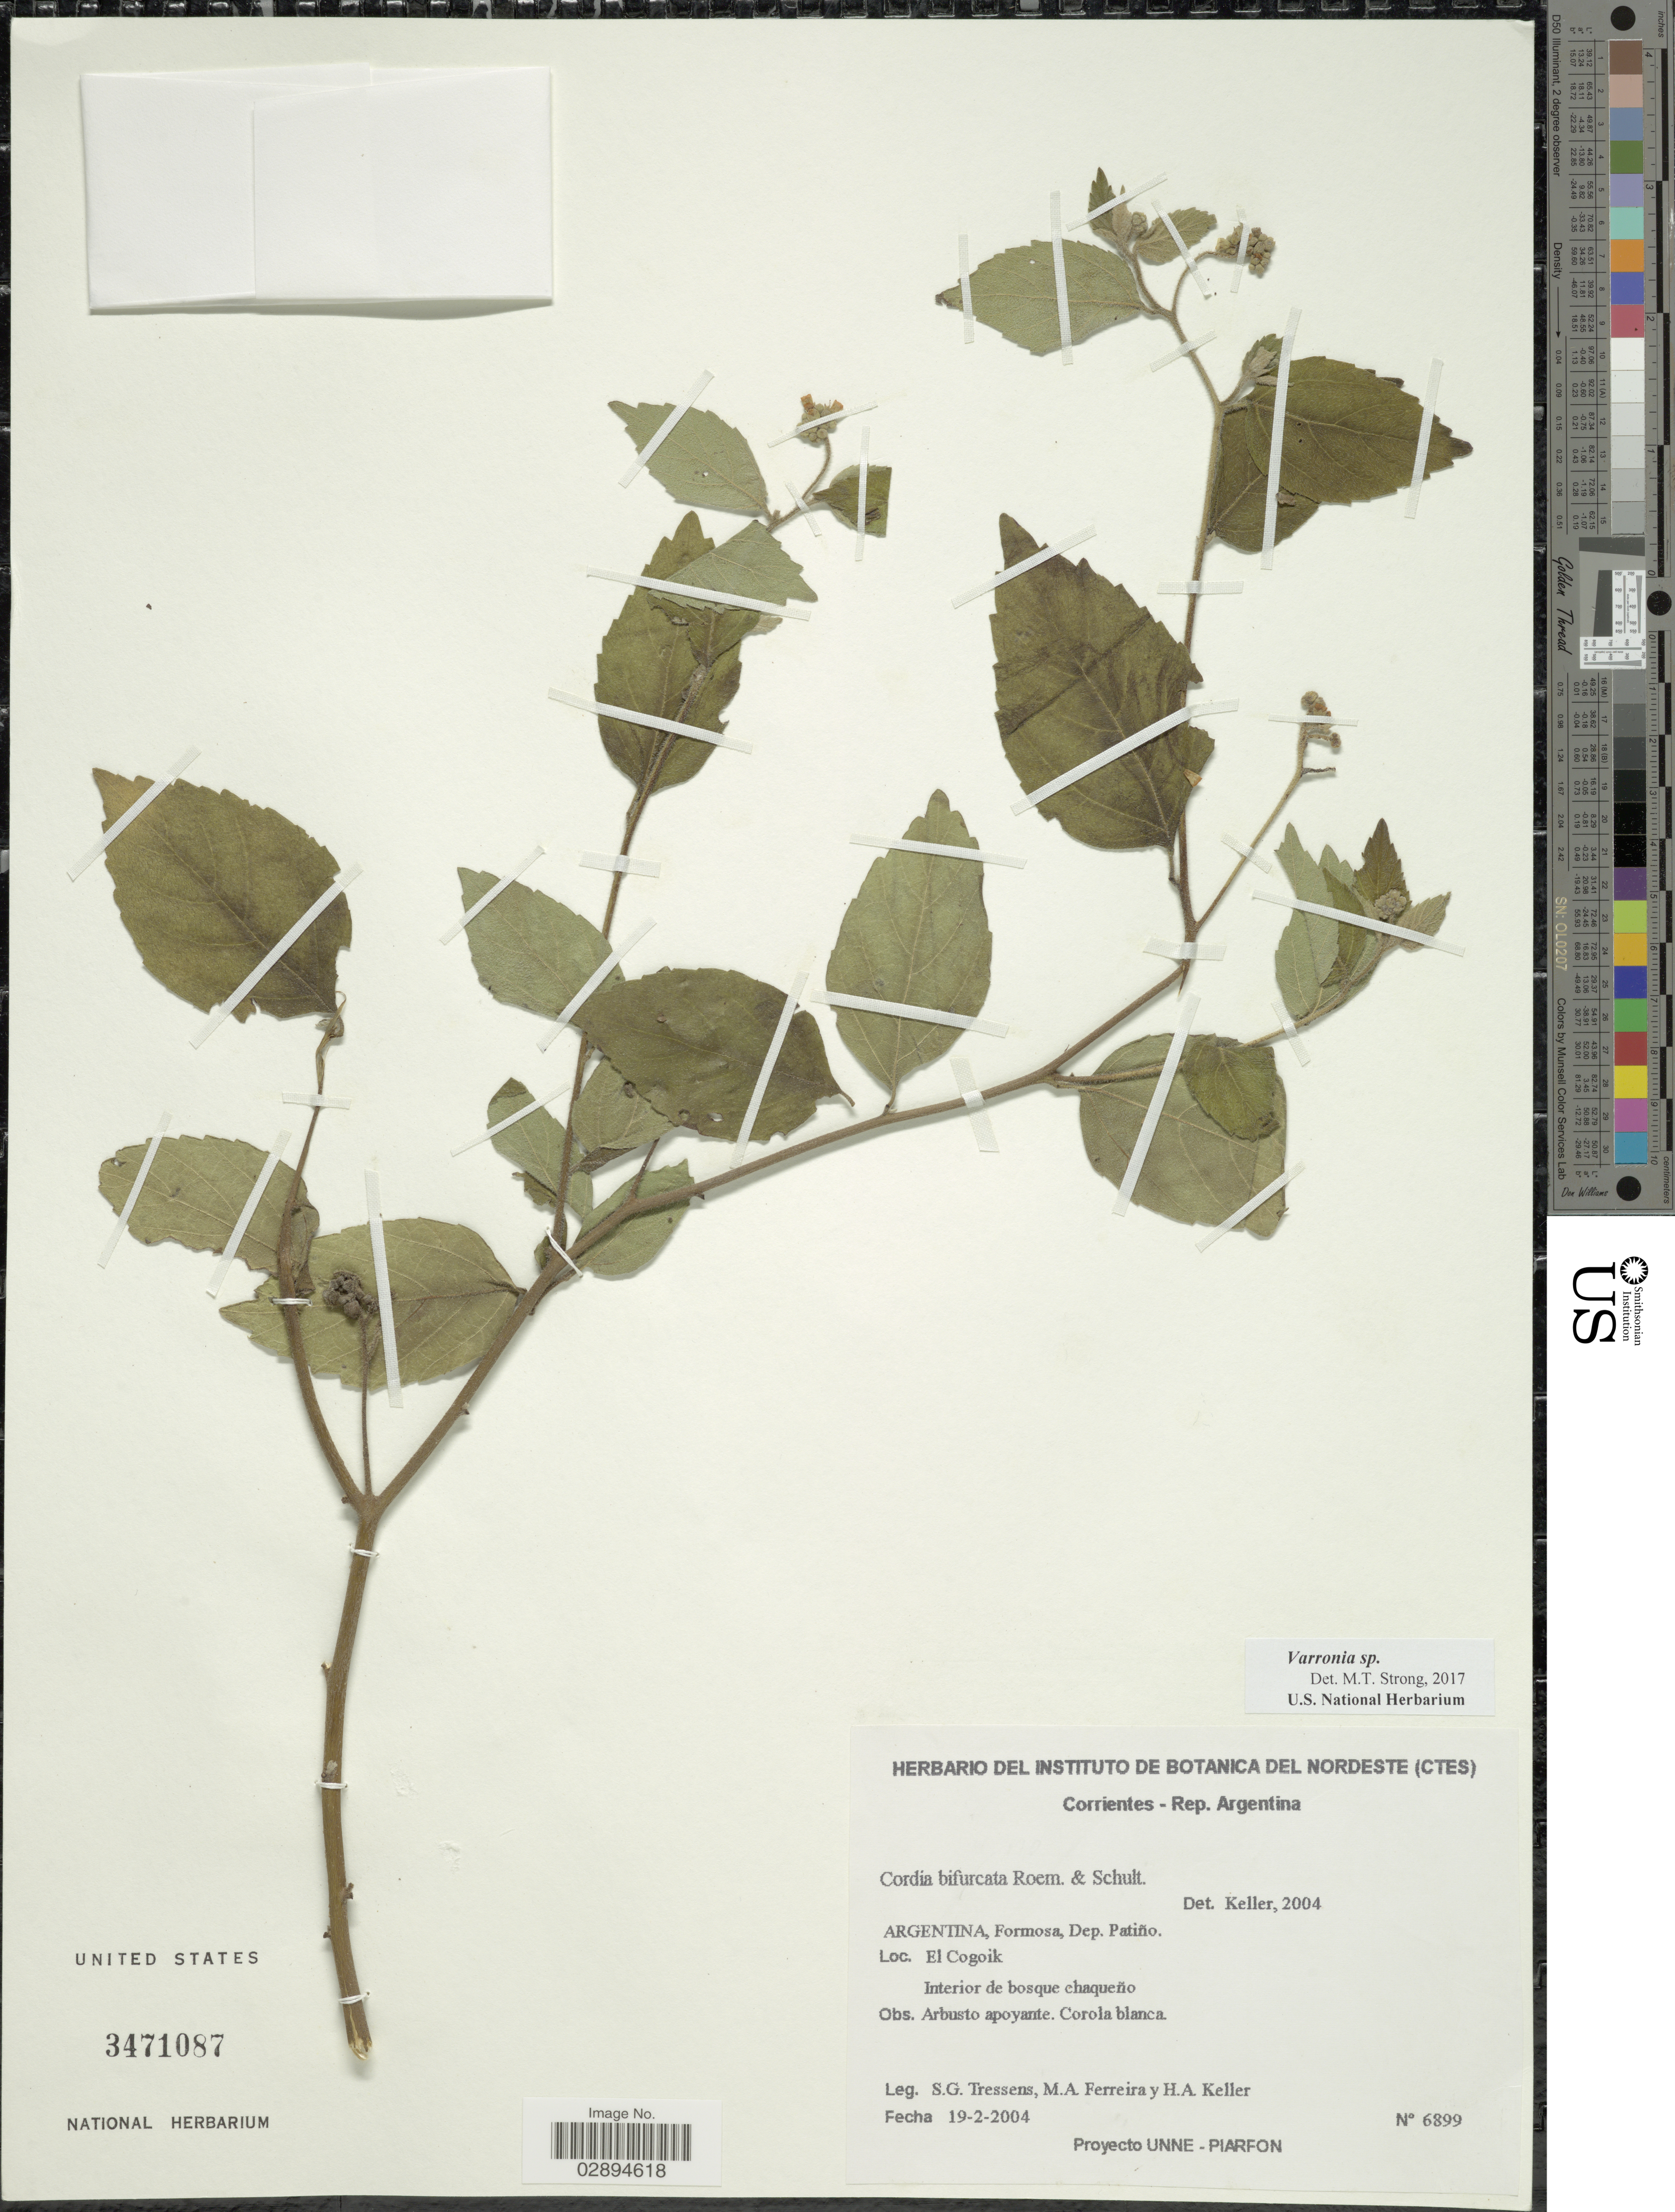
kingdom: Plantae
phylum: Tracheophyta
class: Magnoliopsida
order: Boraginales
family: Cordiaceae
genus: Varronia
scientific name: Varronia sp.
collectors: S. Tressens, M. Ferreira & H. Keller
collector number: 6899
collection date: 2004-02-19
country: Argentina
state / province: Formosa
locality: Formosa, Dep. Patiño. El Cogoik.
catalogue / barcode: US 3471087